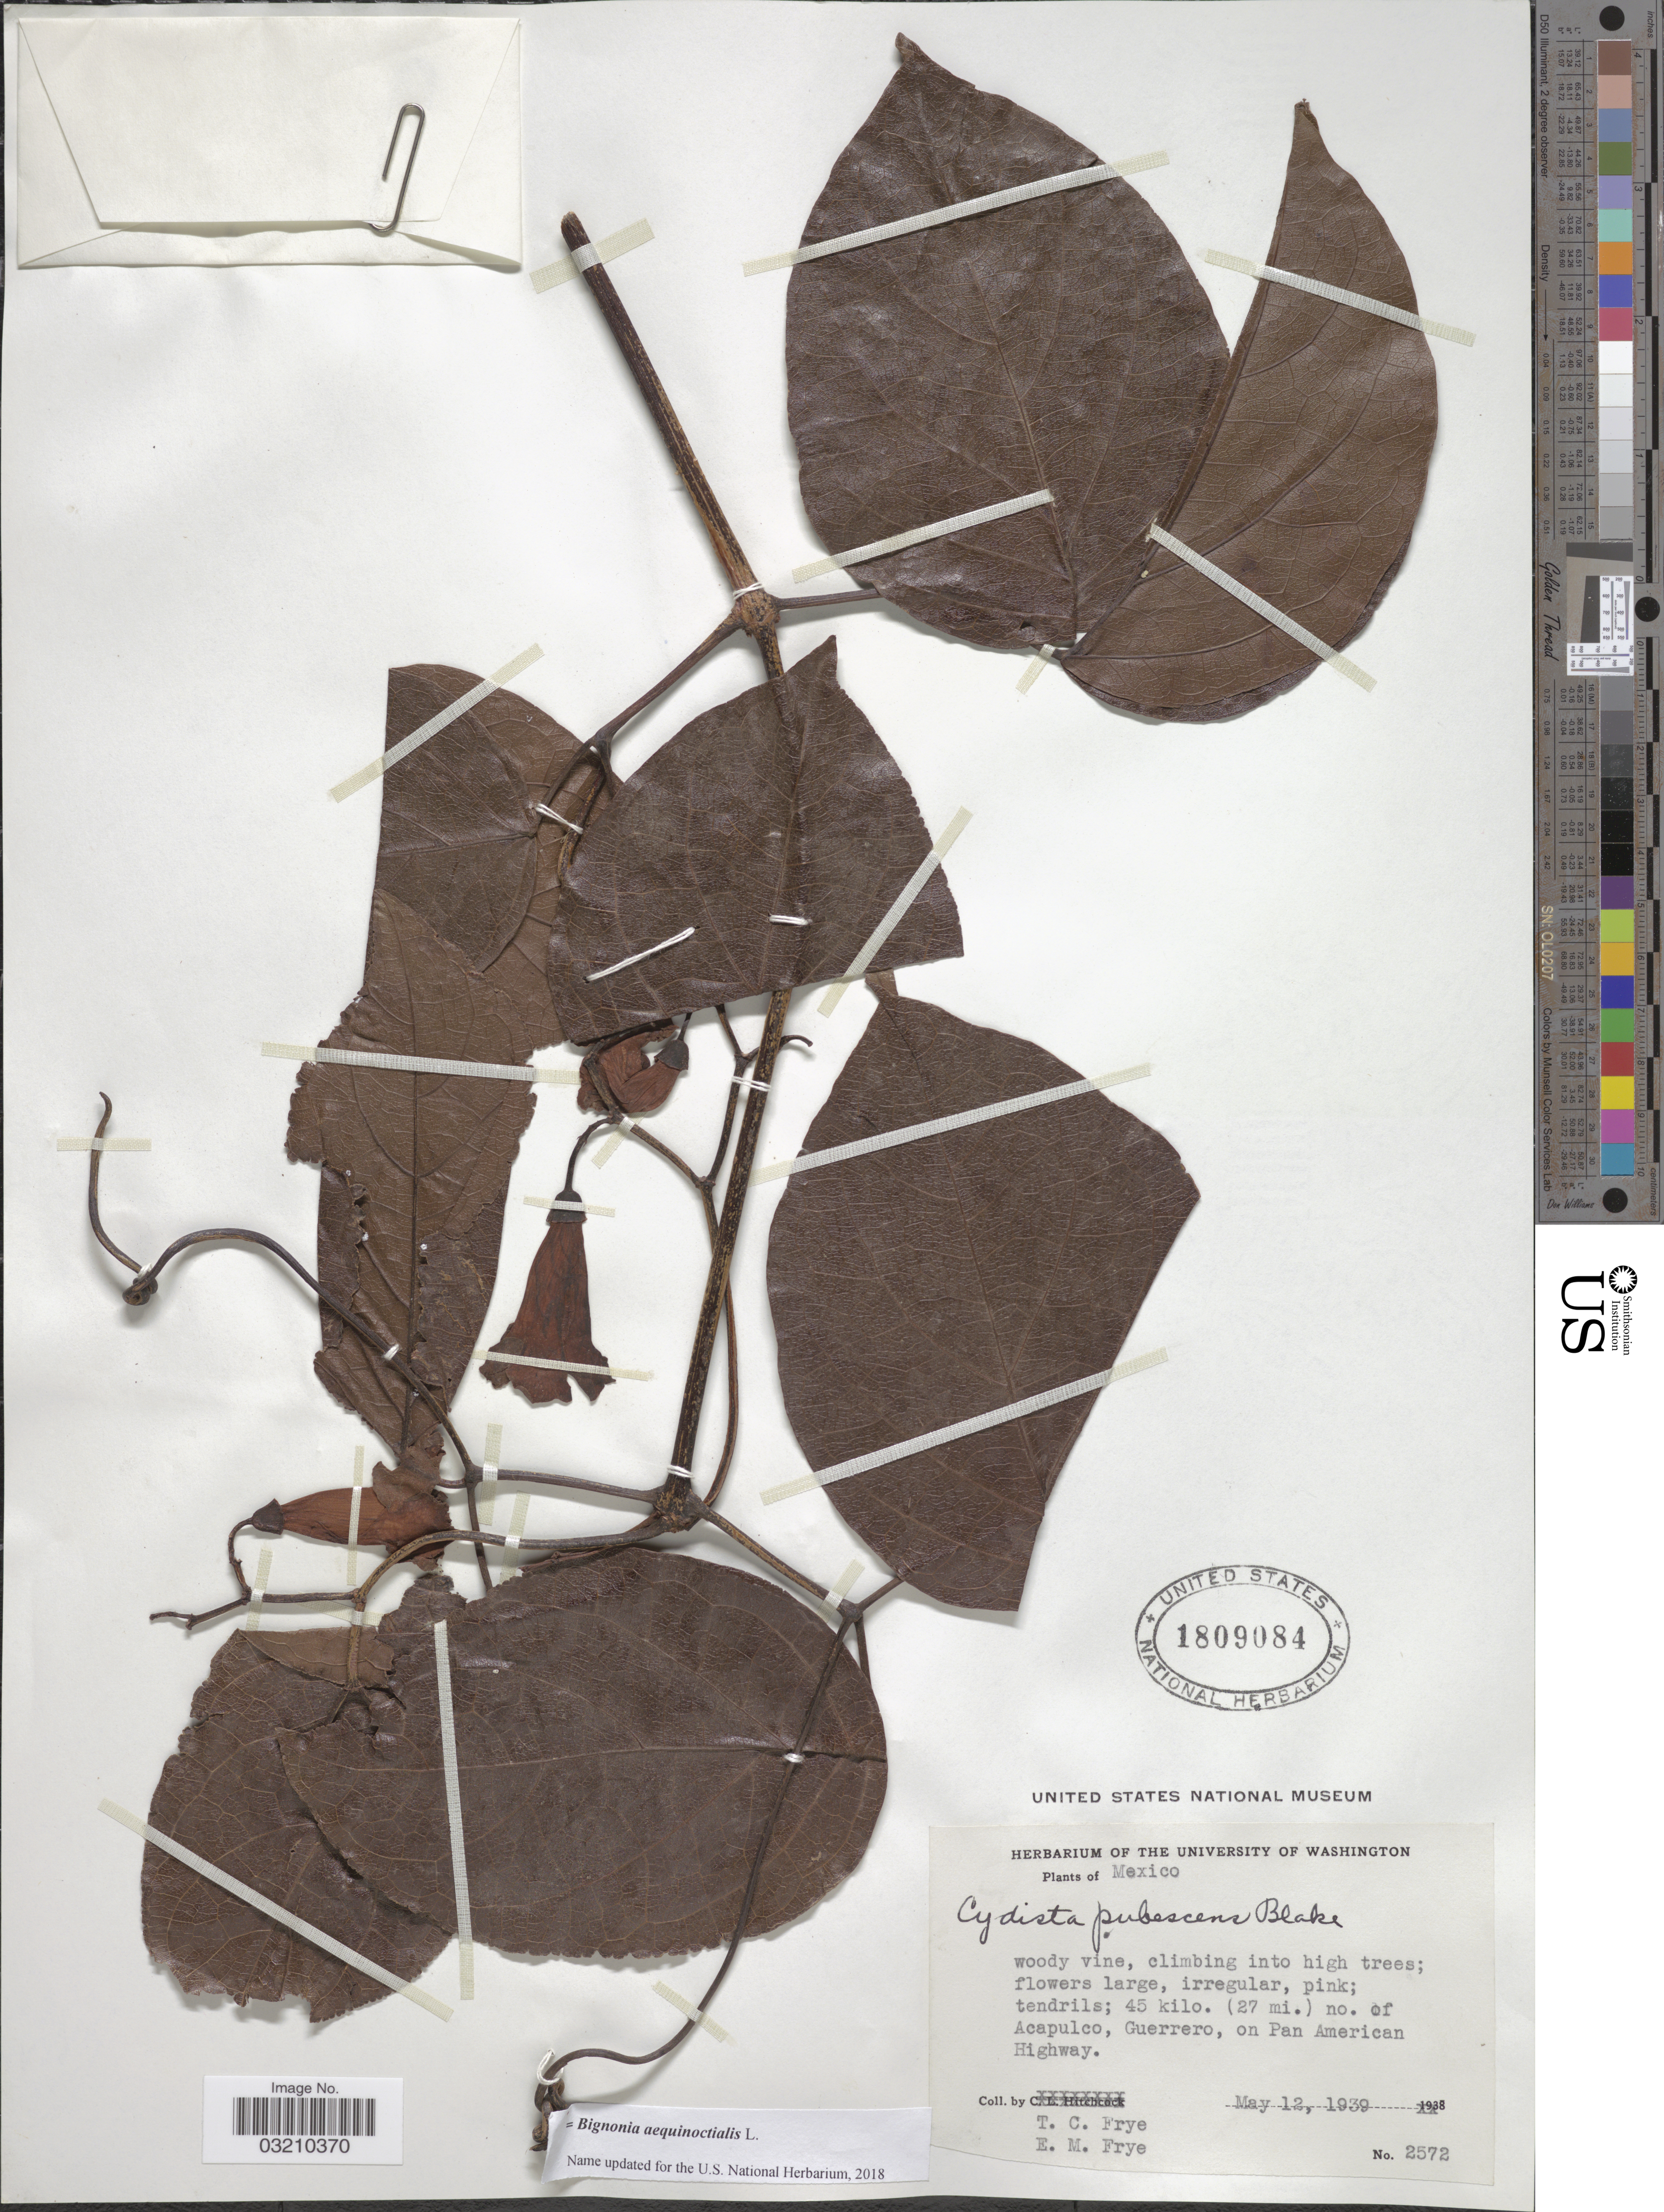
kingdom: Plantae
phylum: Tracheophyta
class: Magnoliopsida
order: Lamiales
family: Bignoniaceae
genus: Bignonia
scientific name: Bignonia aequinoctialis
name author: L.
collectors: T. C. Frye & E. Frye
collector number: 2572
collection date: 1939-05-12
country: Mexico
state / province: Guerrero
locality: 5 kilo. (27 mi.) no. of Acapulco, on Pan American Highway.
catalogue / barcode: US 1809084